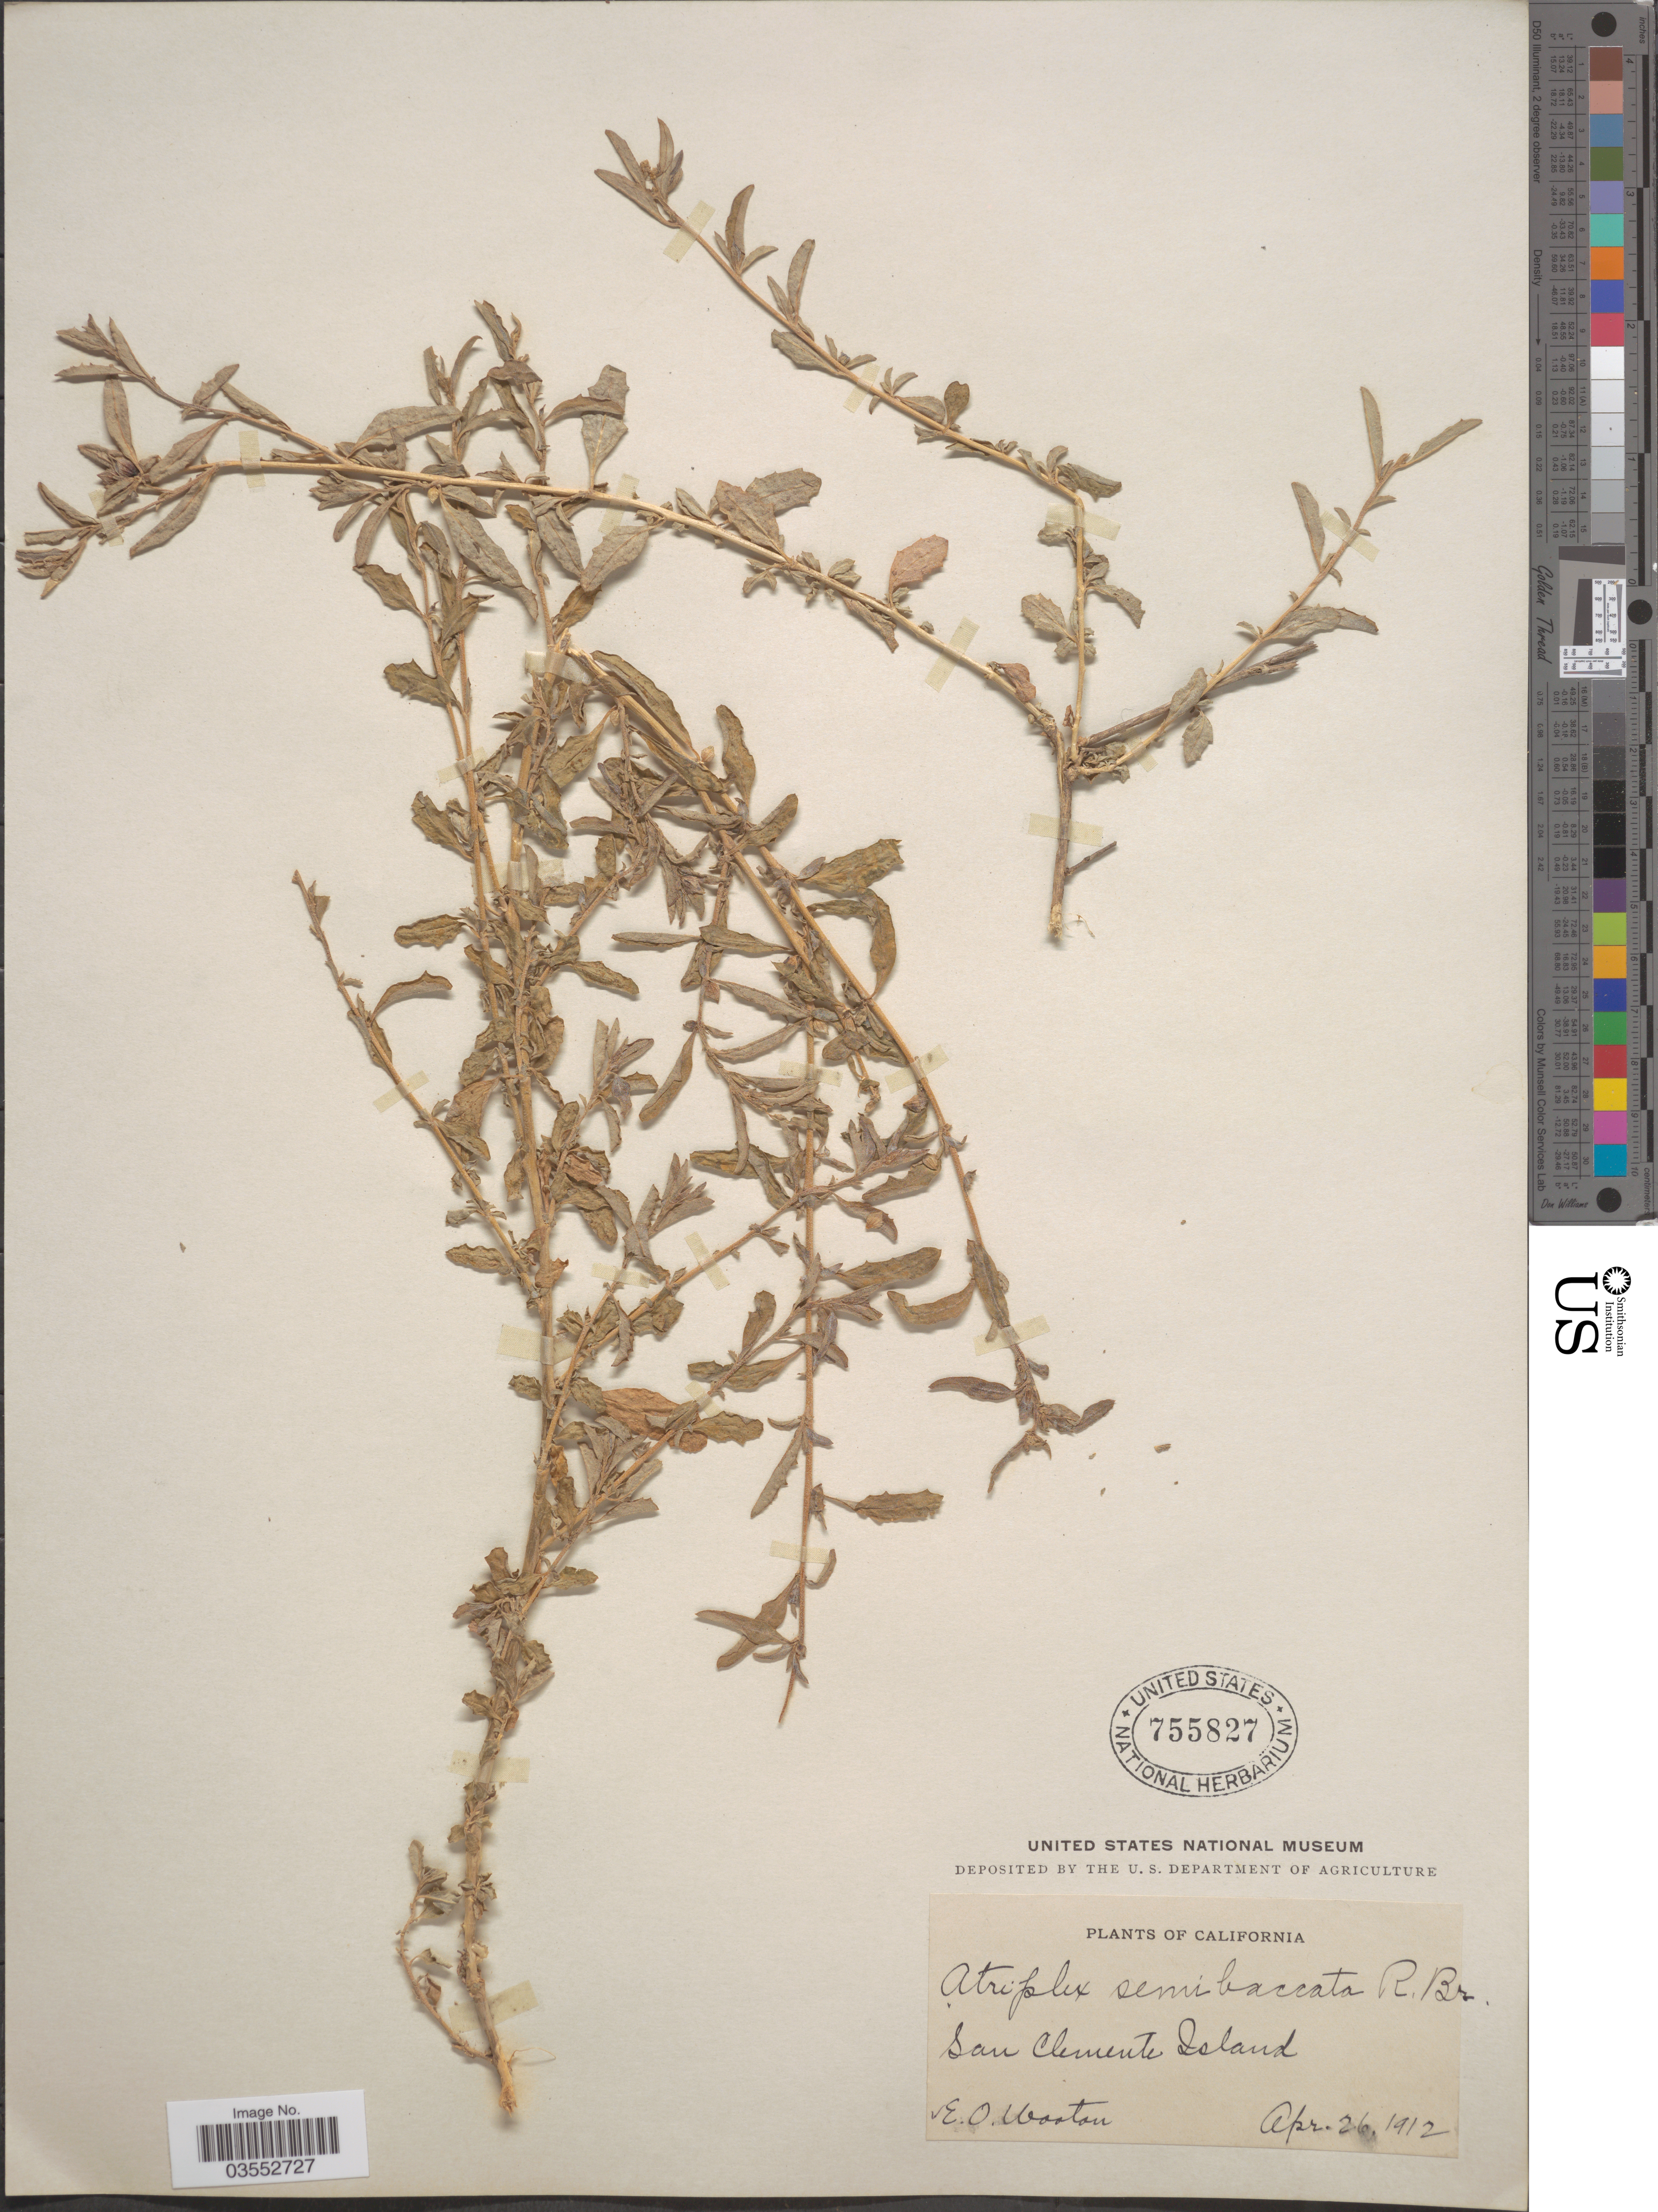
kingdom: Plantae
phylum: Tracheophyta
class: Magnoliopsida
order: Caryophyllales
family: Amaranthaceae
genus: Atriplex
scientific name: Atriplex semibaccata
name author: R. Br.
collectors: E. O. Wooton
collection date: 1912-04-26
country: United States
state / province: California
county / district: Los Angeles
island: San Clemente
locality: San Clemente Island.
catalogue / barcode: US 755827